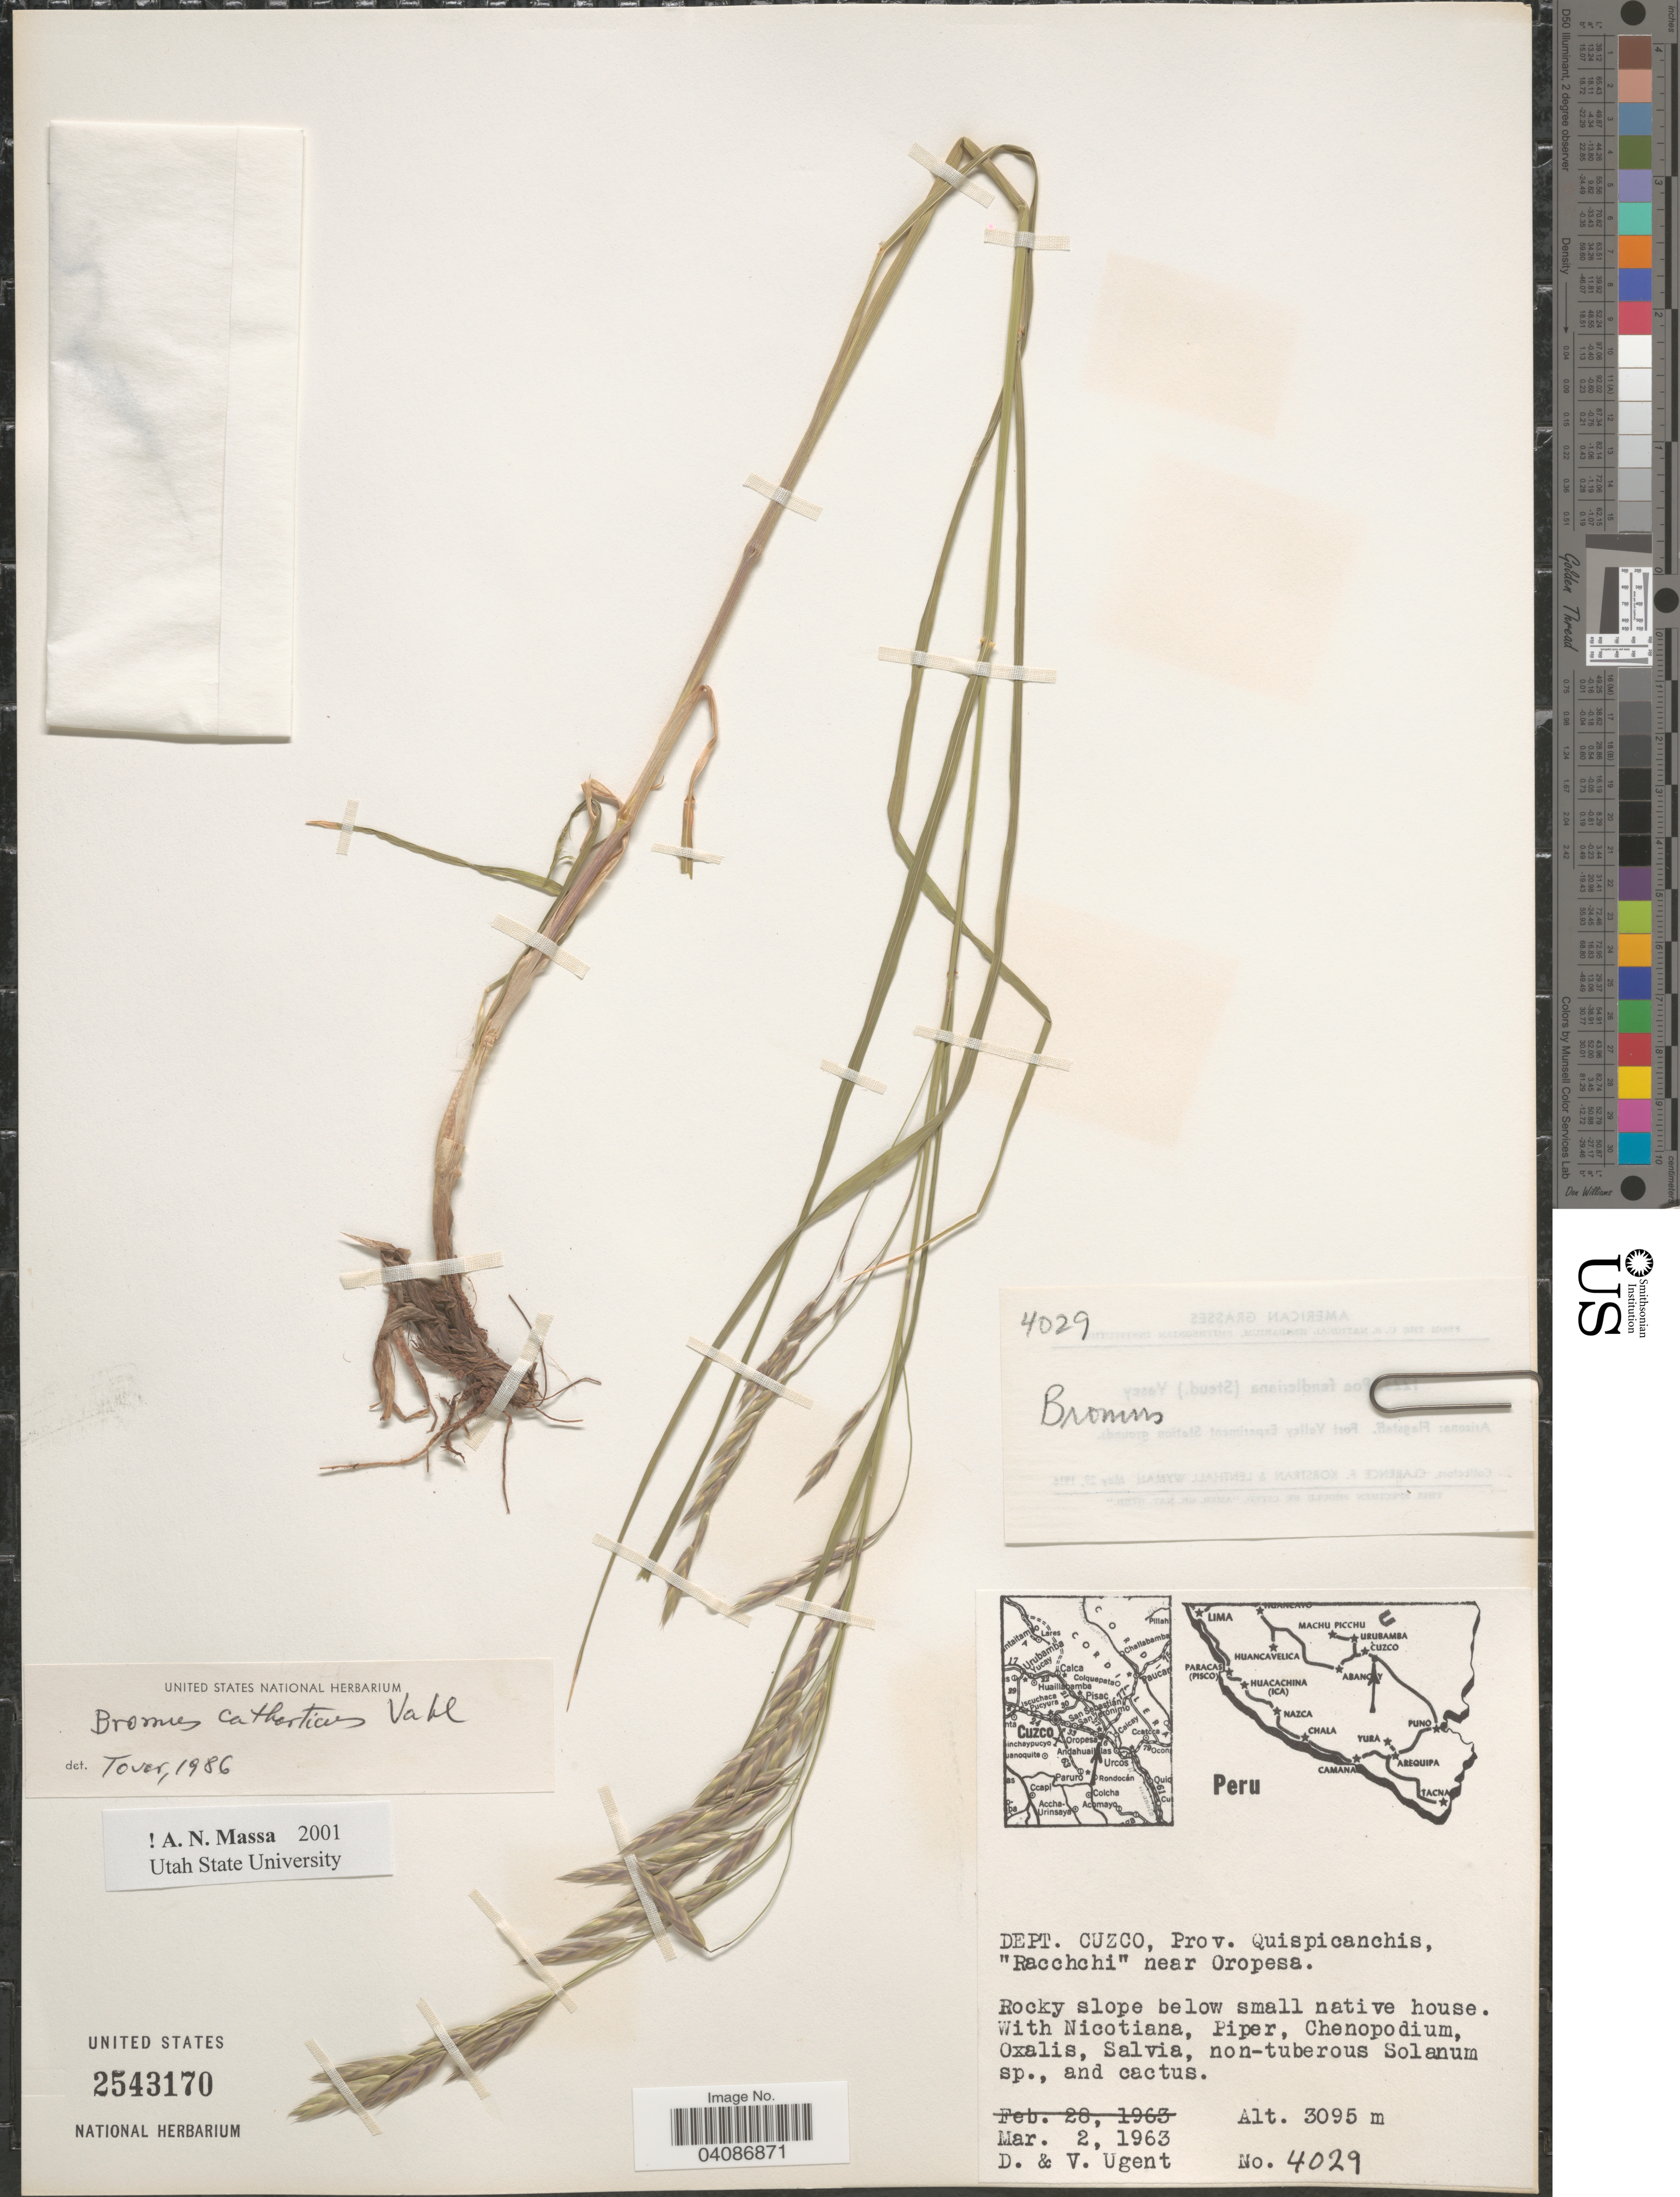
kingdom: Plantae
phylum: Tracheophyta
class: Liliopsida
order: Poales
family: Poaceae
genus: Bromus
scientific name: Bromus catharticus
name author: Vahl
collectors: D. Ugent & V. Ugent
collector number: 4029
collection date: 1963-03-02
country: Peru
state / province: Cusco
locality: Dept. Cuzco, Prov. Quispicanchis, "Racchchi" near Oropesa.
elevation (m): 3095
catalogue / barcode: US 2543170